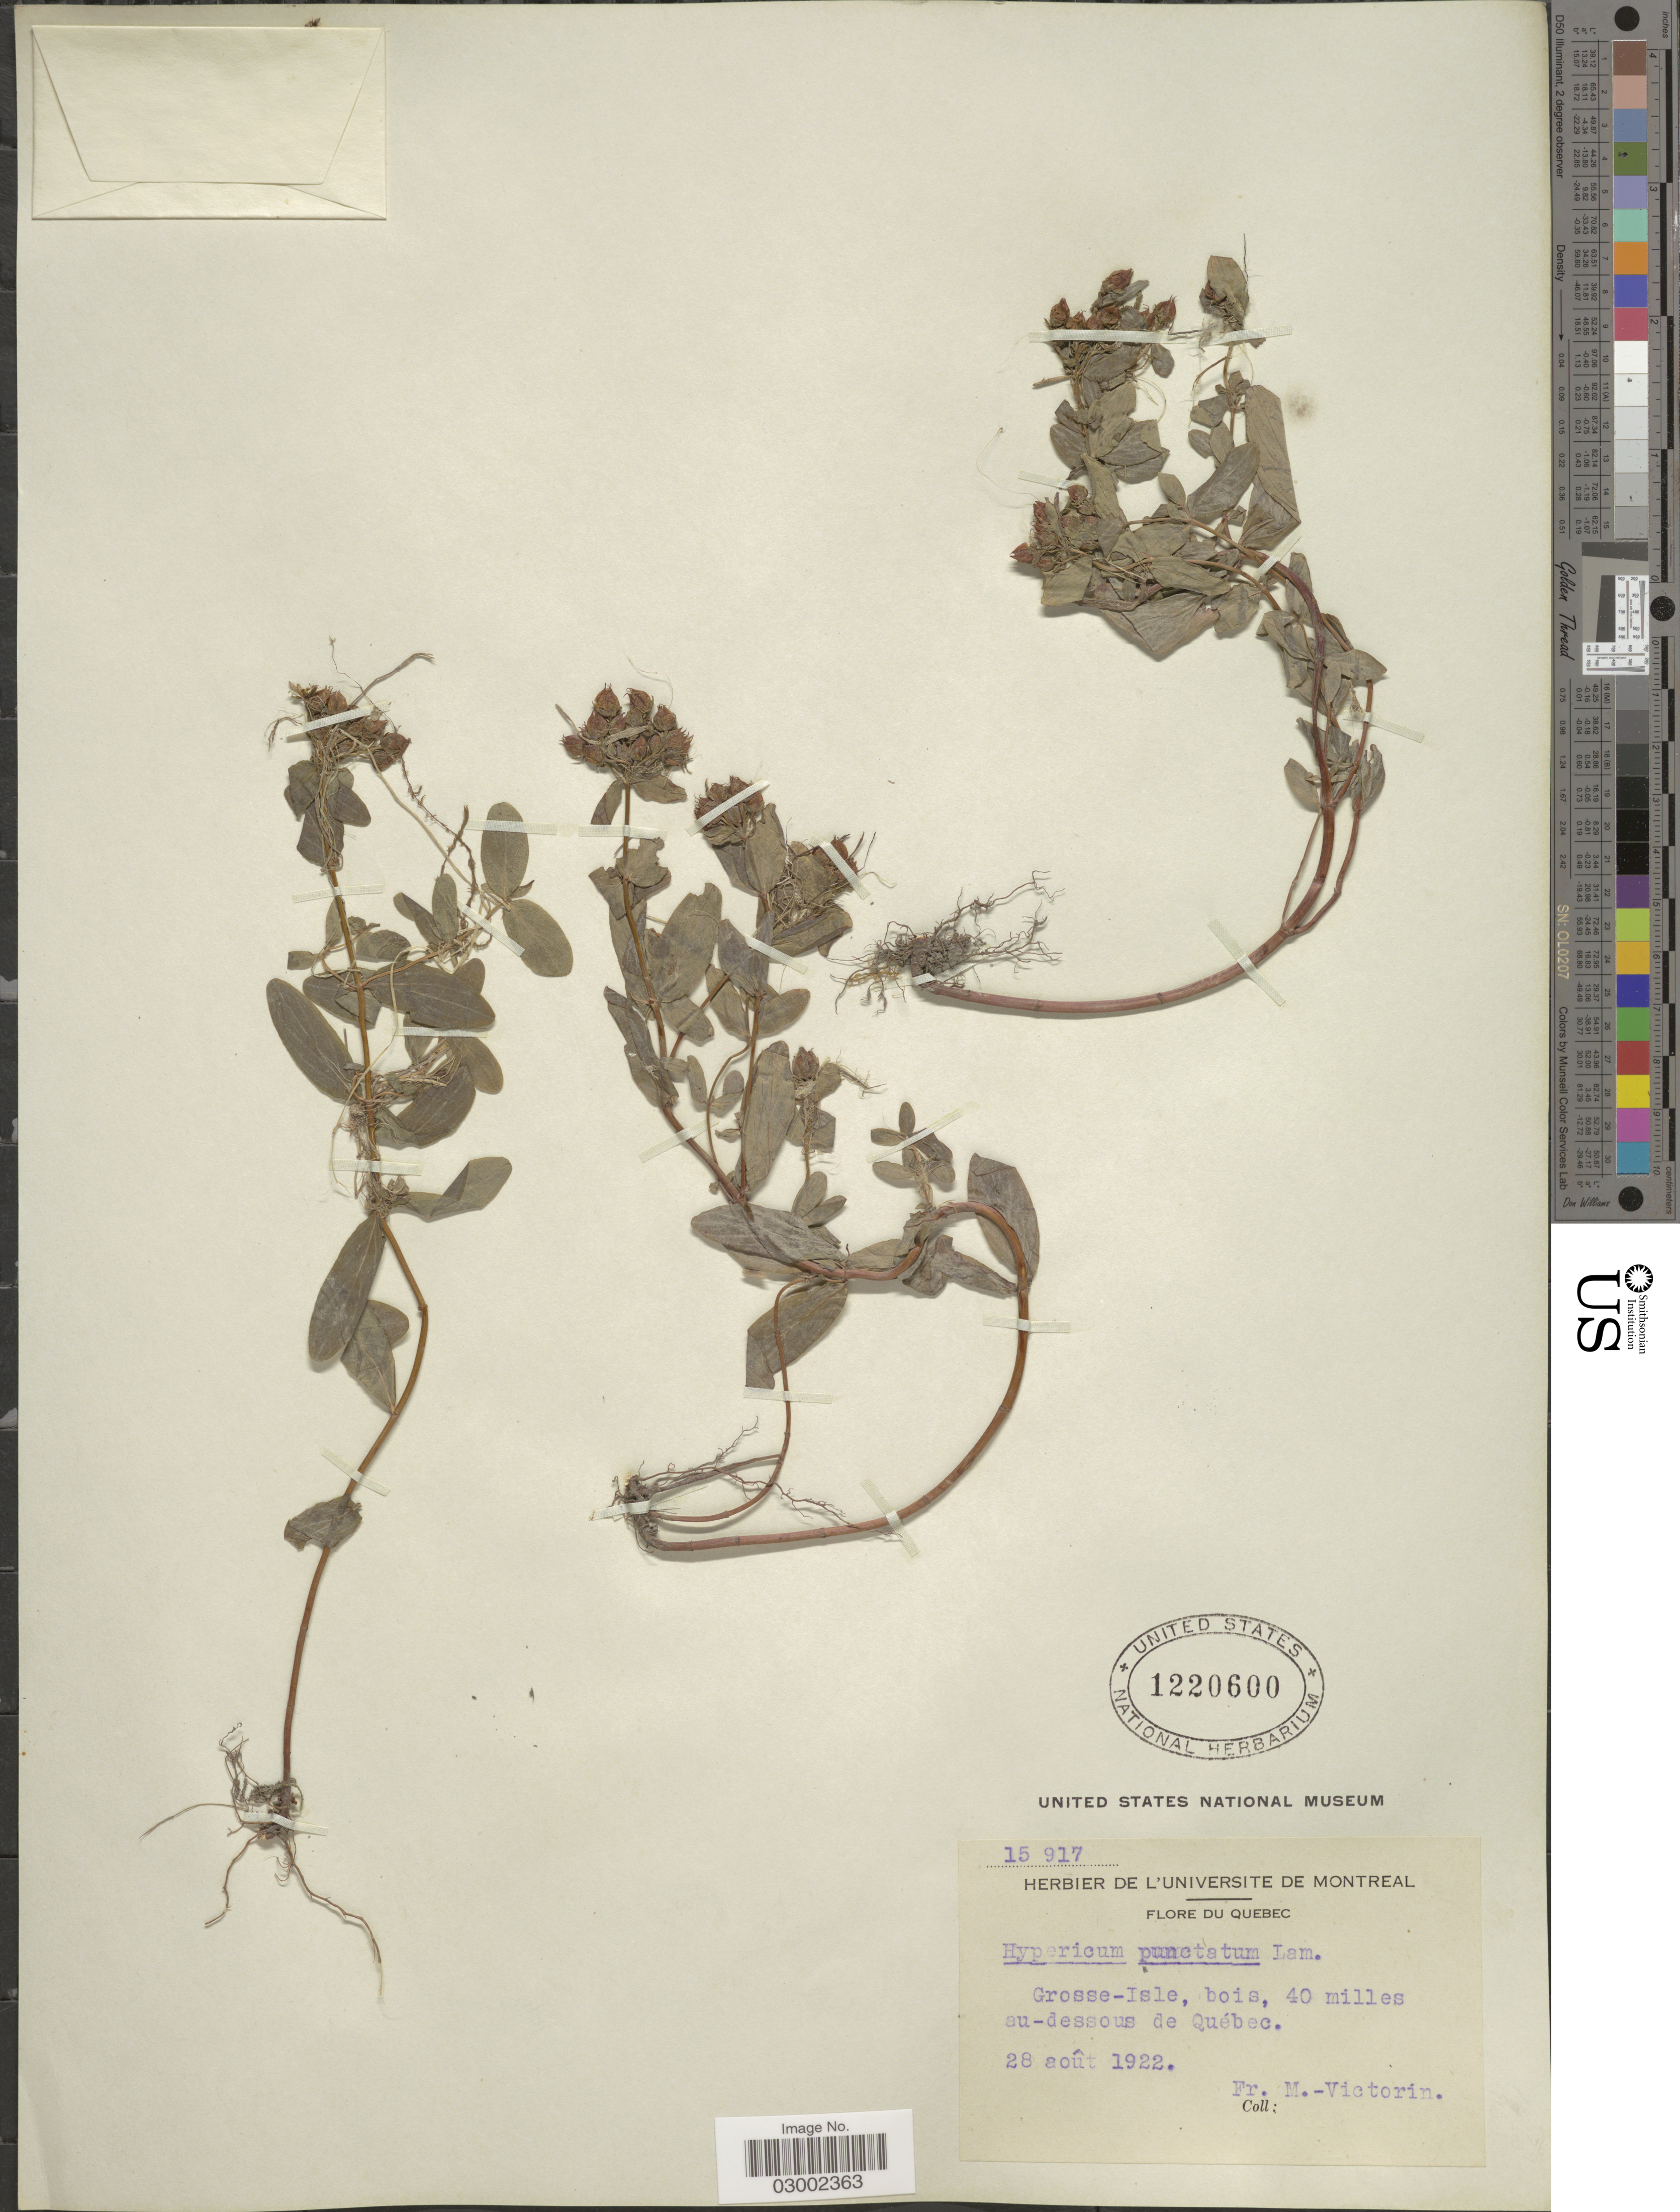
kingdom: Plantae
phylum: Tracheophyta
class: Magnoliopsida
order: Malpighiales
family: Hypericaceae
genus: Hypericum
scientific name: Hypericum punctatum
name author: Lam.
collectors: Fr. Marie-Victorin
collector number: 15917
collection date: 1922-08-28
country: Canada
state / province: Quebec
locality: Grosse-Isle, 40 milles au-dessous de Québec.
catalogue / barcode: US 1220600